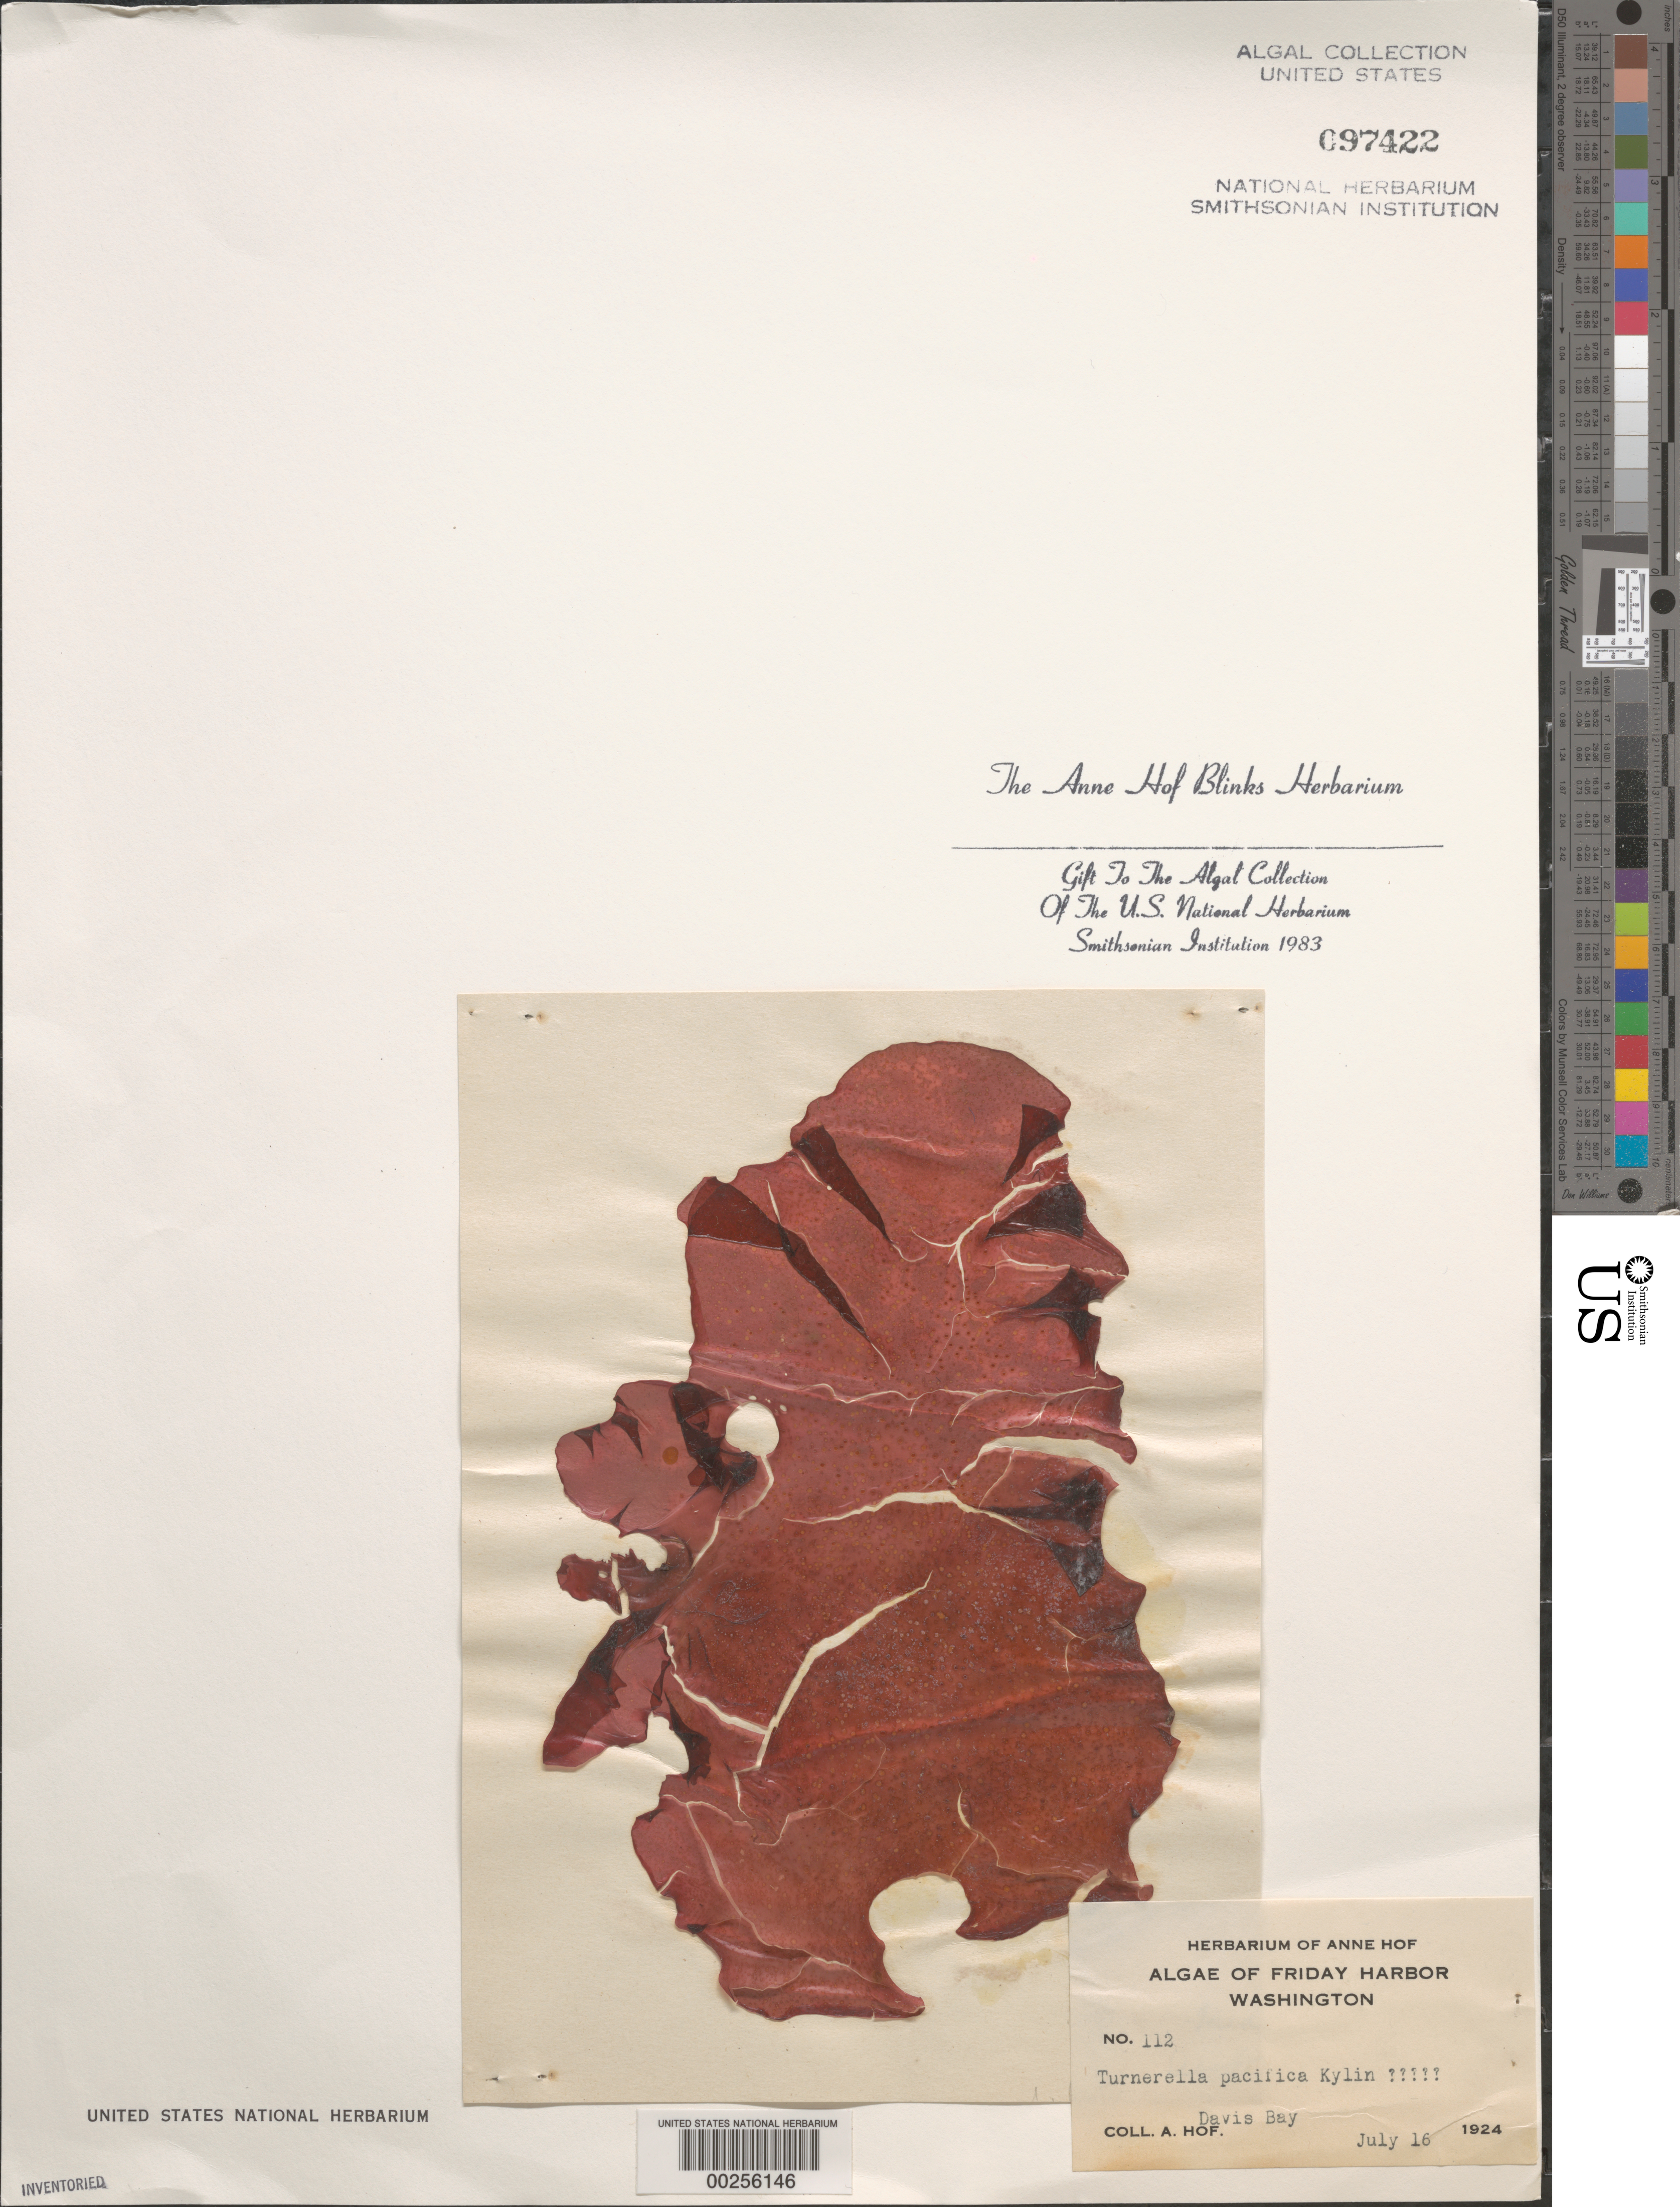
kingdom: Plantae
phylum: Rhodophyta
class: Florideophyceae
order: Nemastomatales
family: Schizymeniaceae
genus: Schizymenia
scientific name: Schizymenia pacifica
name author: (Kylin) Kylin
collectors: A. Blinks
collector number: AHB 112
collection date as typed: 16 Jul 1924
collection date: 1924-07-16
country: United States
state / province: Washington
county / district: San Juan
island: San Juan Island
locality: Davis Bay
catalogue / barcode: US 97422